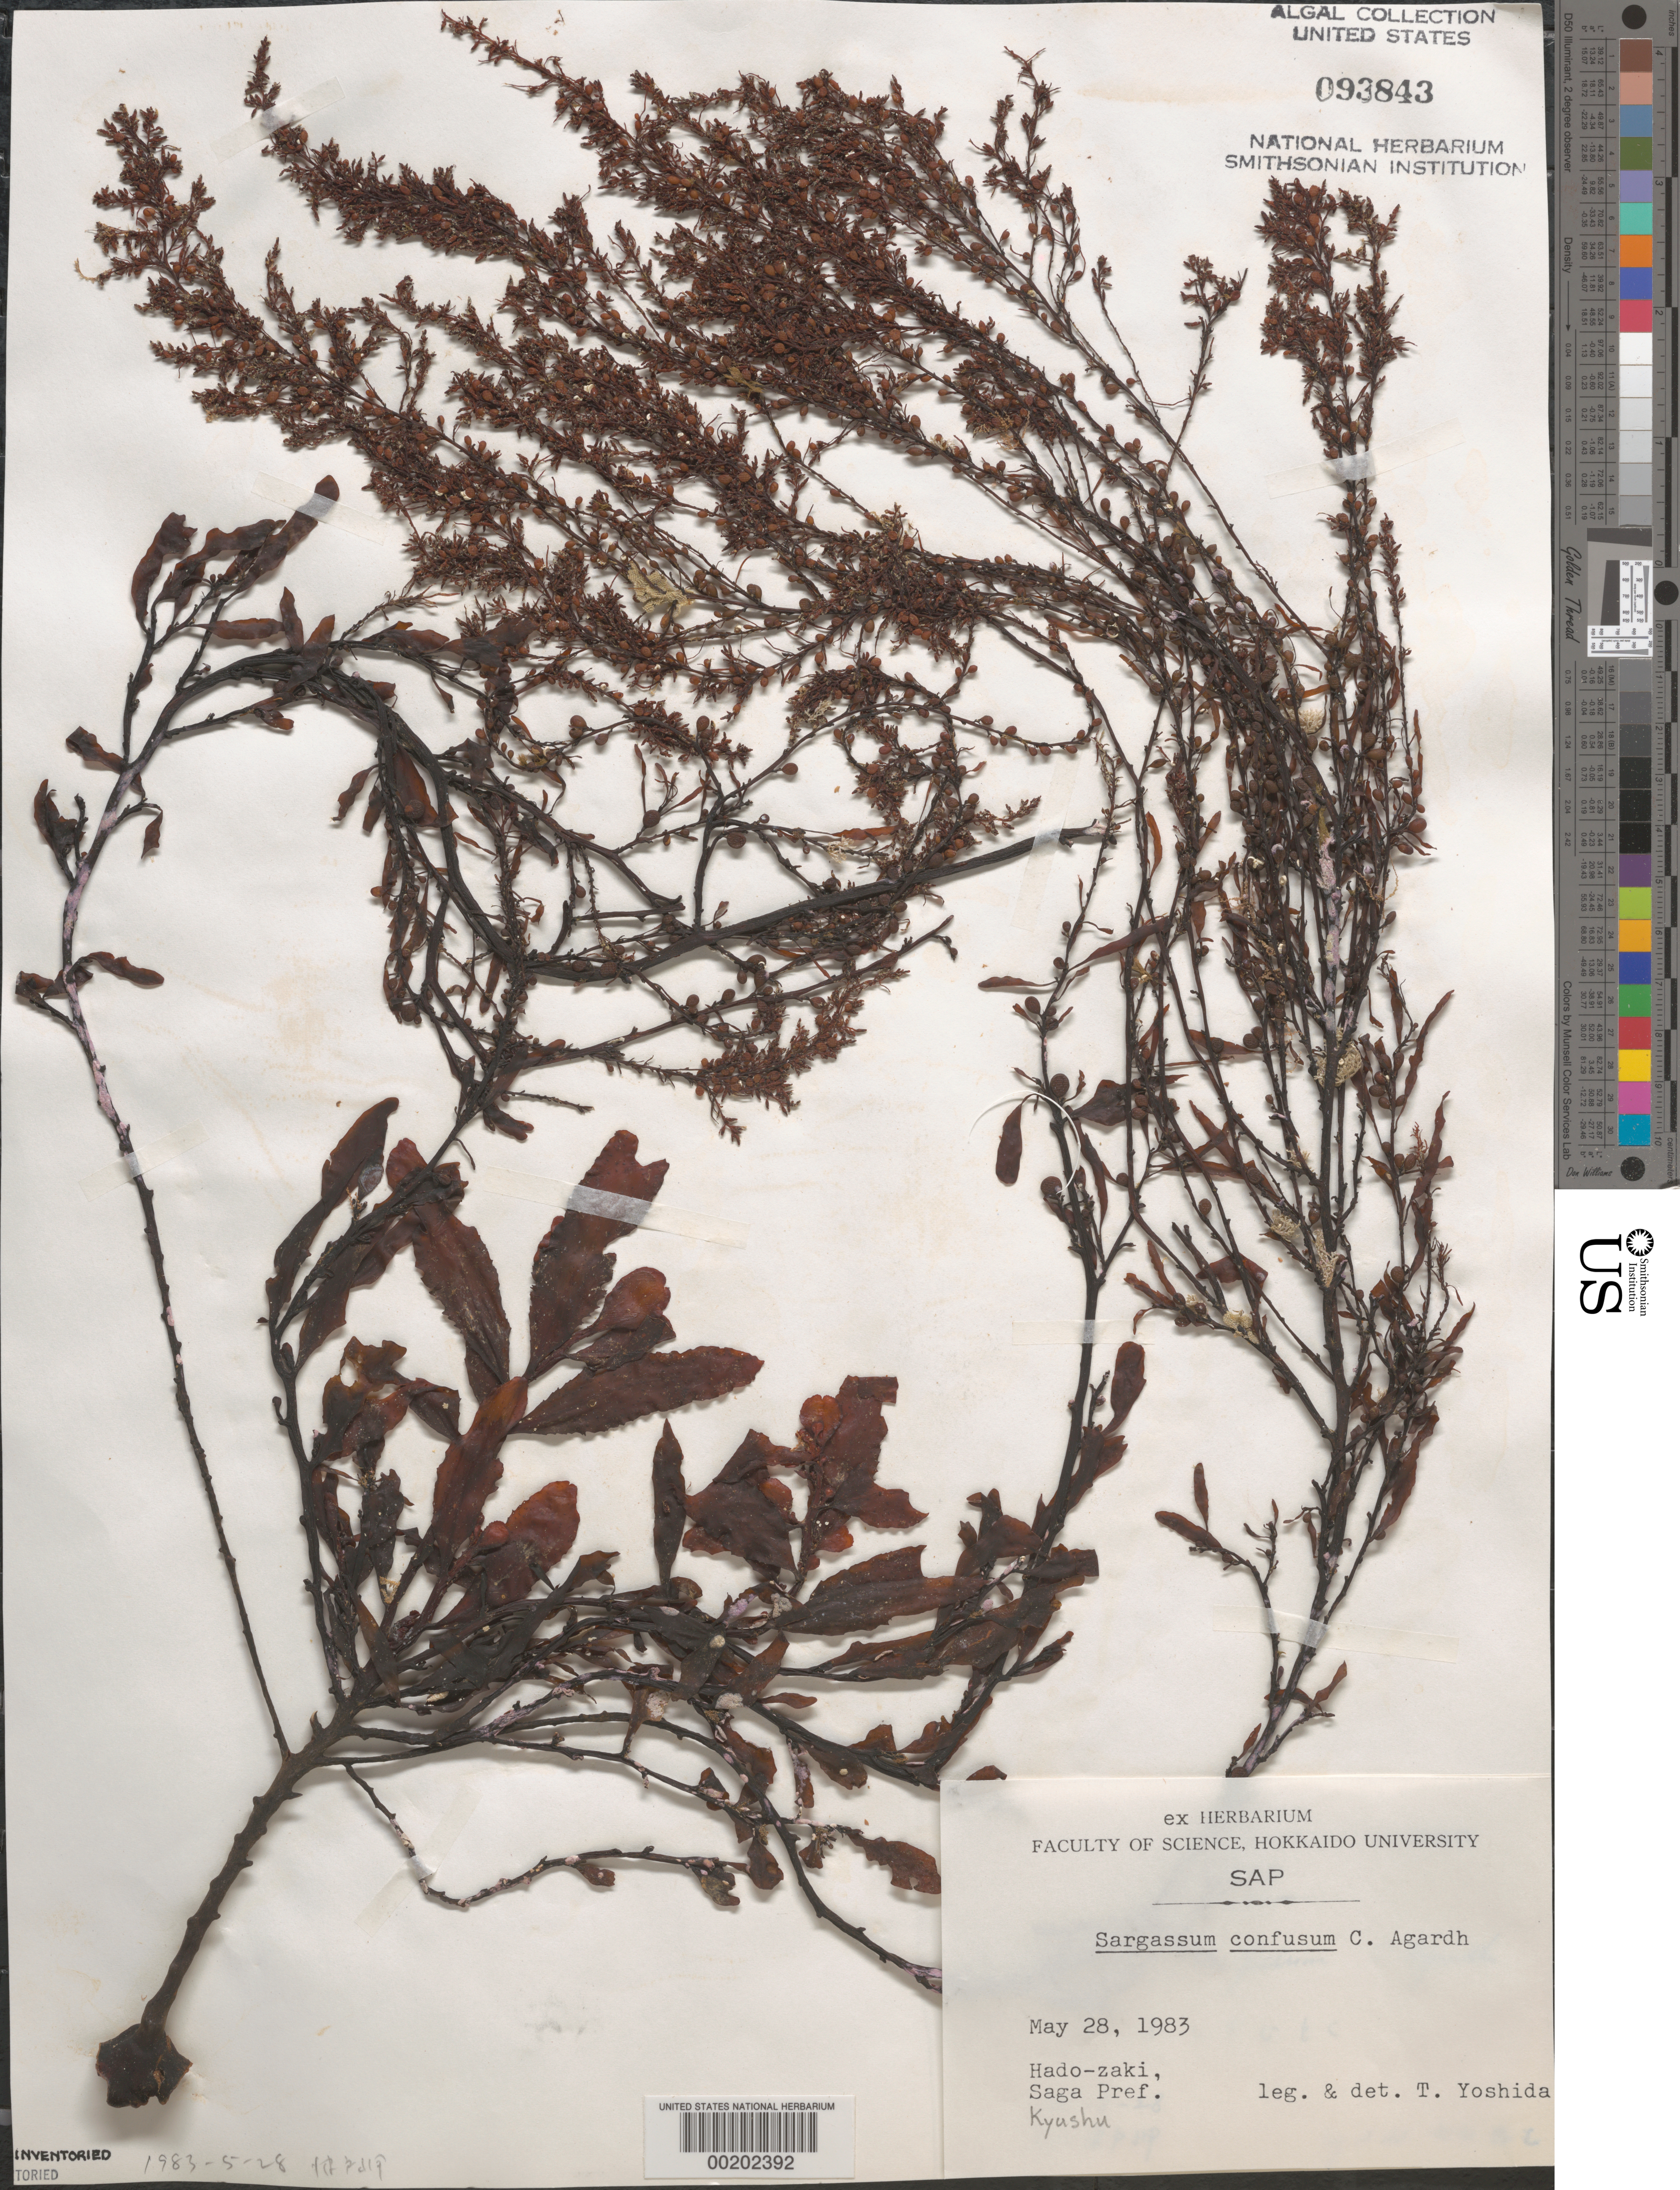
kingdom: Chromista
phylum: Ochrophyta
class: Phaeophyceae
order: Fucales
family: Sargassaceae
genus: Sargassum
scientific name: Sargassum confusum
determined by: Yoshida, T.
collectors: T. Yoshida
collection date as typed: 28 May 1983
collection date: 1983-05-28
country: Japan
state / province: Saga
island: Kyushu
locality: Hado-zaki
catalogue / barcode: US 93843